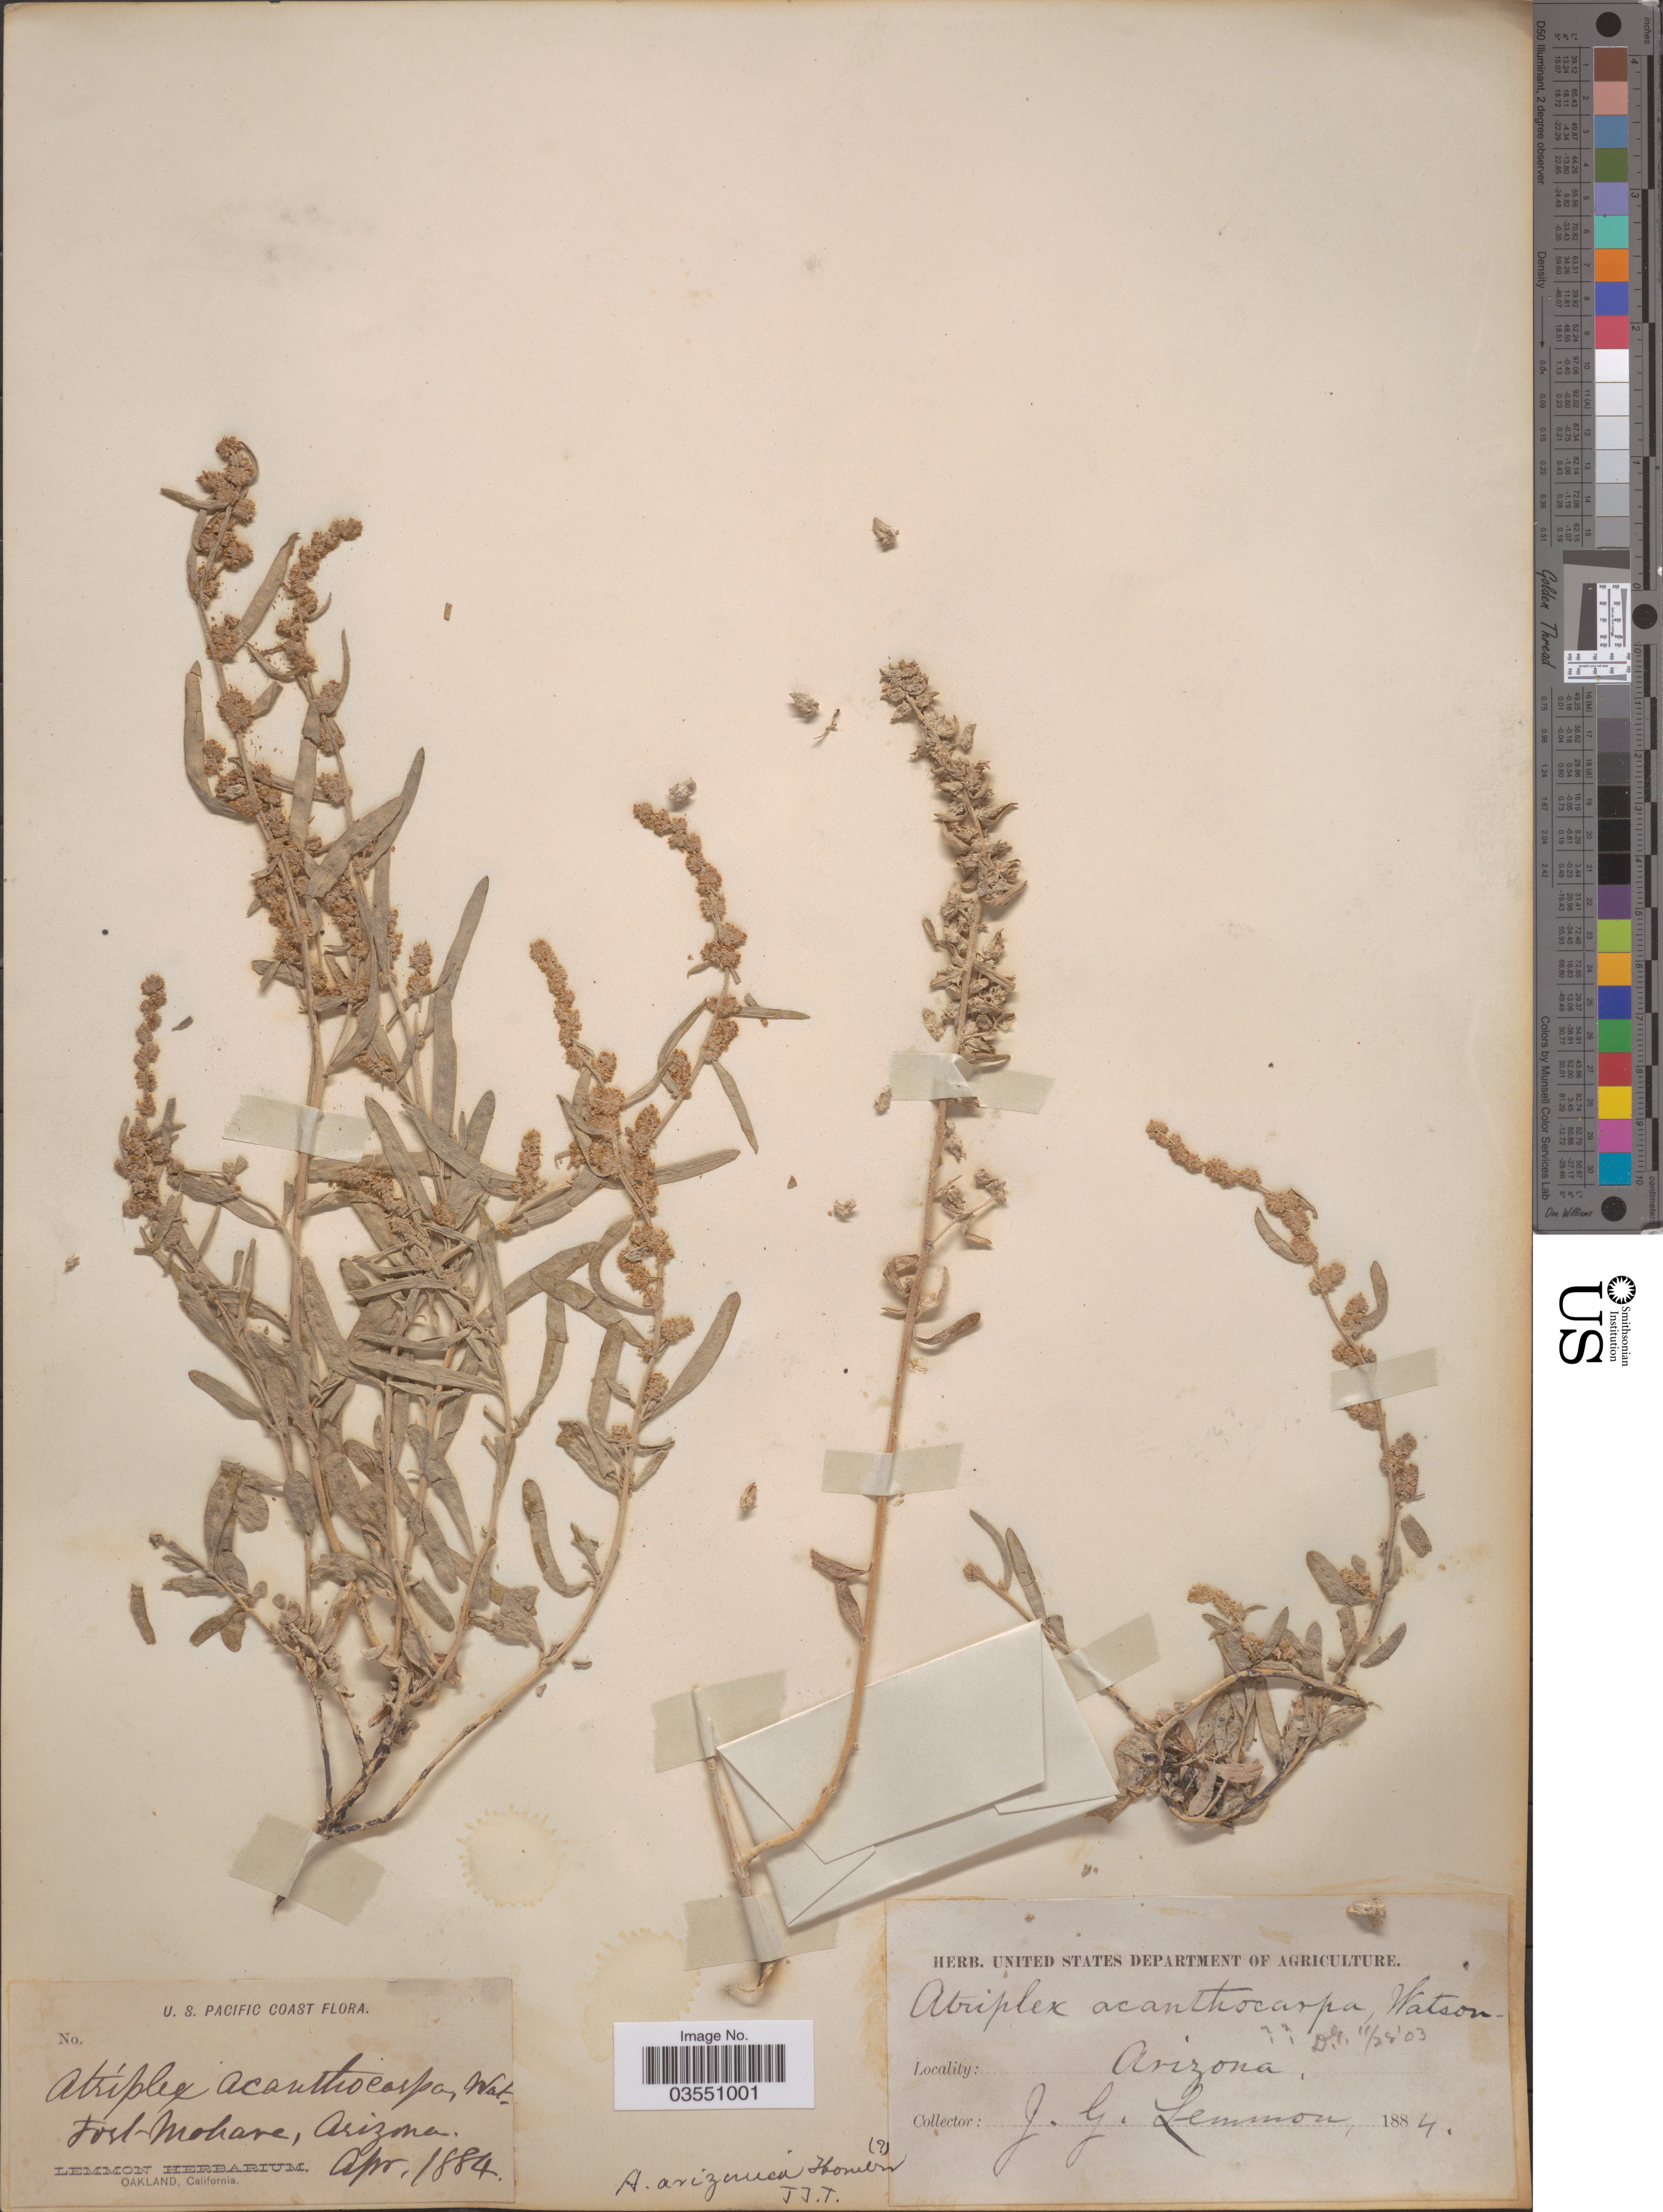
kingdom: Plantae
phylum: Tracheophyta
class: Magnoliopsida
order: Caryophyllales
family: Amaranthaceae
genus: Atriplex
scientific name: Atriplex acanthocarpa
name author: (Torr.) S. Watson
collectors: J. Lemmon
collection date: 1884-04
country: United States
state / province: Arizona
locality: U. S. Pacific Coast. Fort Mohave.